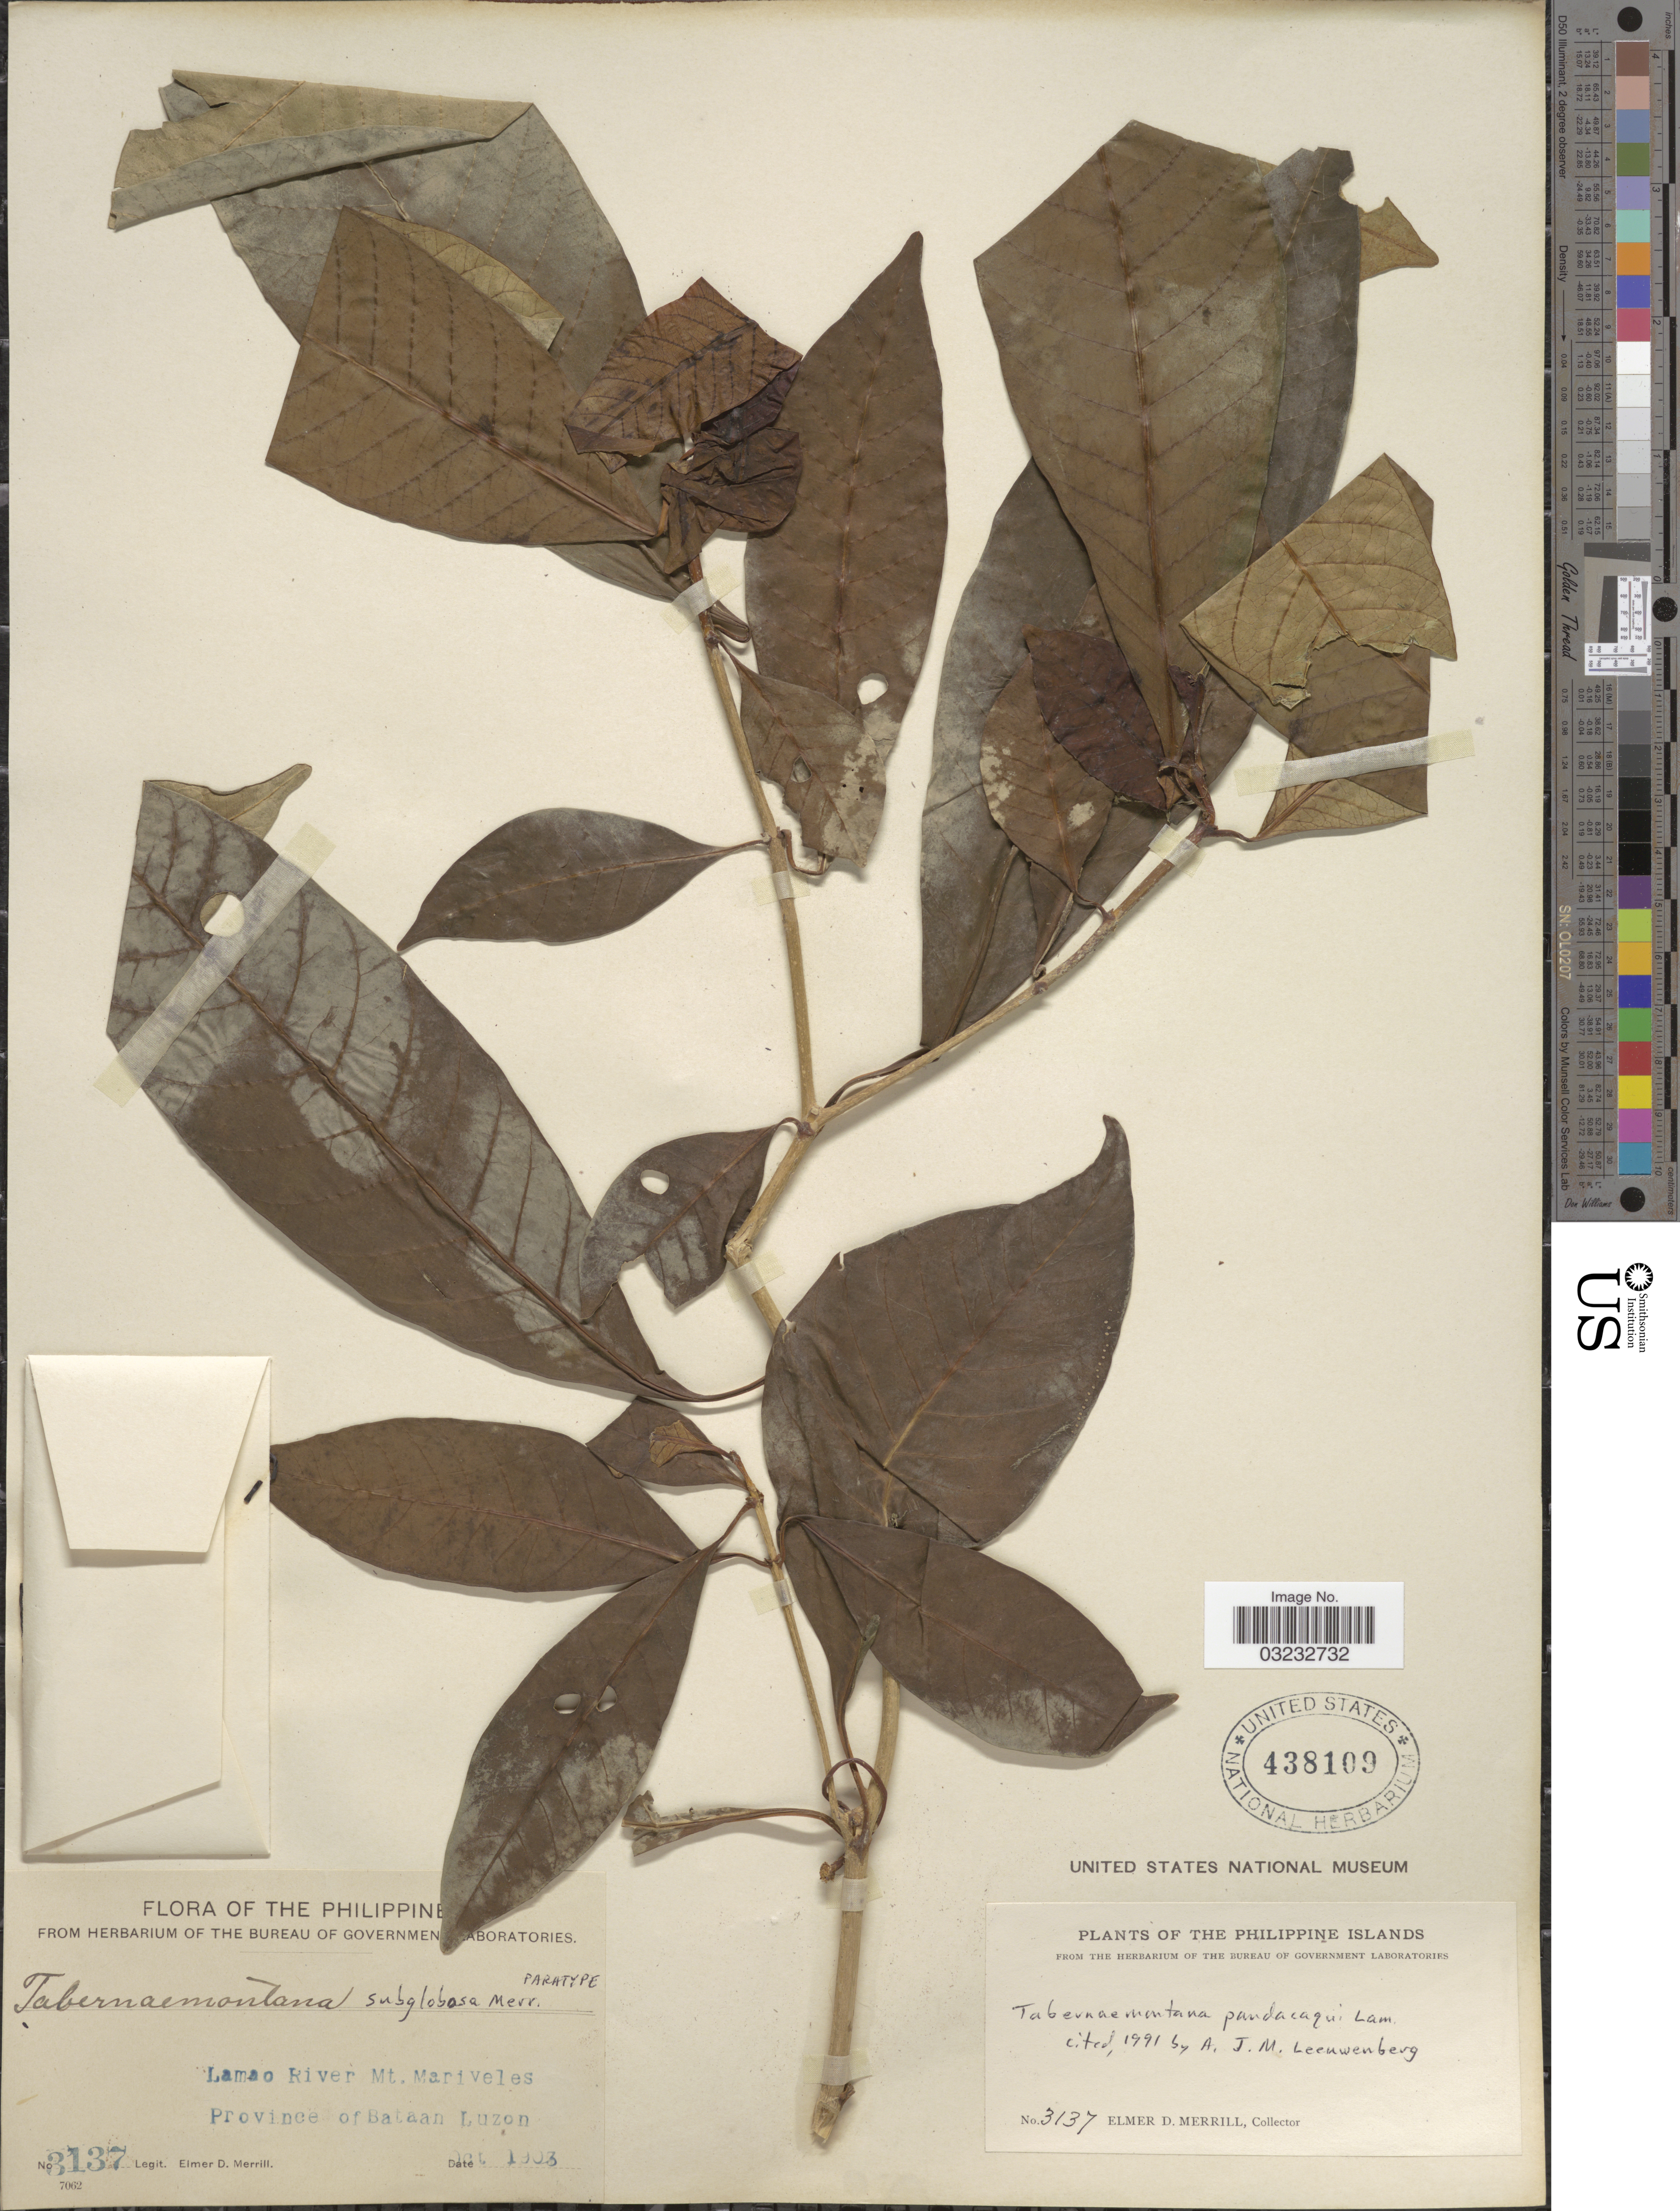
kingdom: Plantae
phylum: Tracheophyta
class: Magnoliopsida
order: Gentianales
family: Apocynaceae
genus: Tabernaemontana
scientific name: Tabernaemontana pandacaqui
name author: Poir.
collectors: E. D. Merrill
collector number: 3137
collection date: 1903-12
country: Philippines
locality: Lamao River. Mt. Mariveles. Province of Bataan, Luzon. Philippine Islands.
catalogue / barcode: US 438109